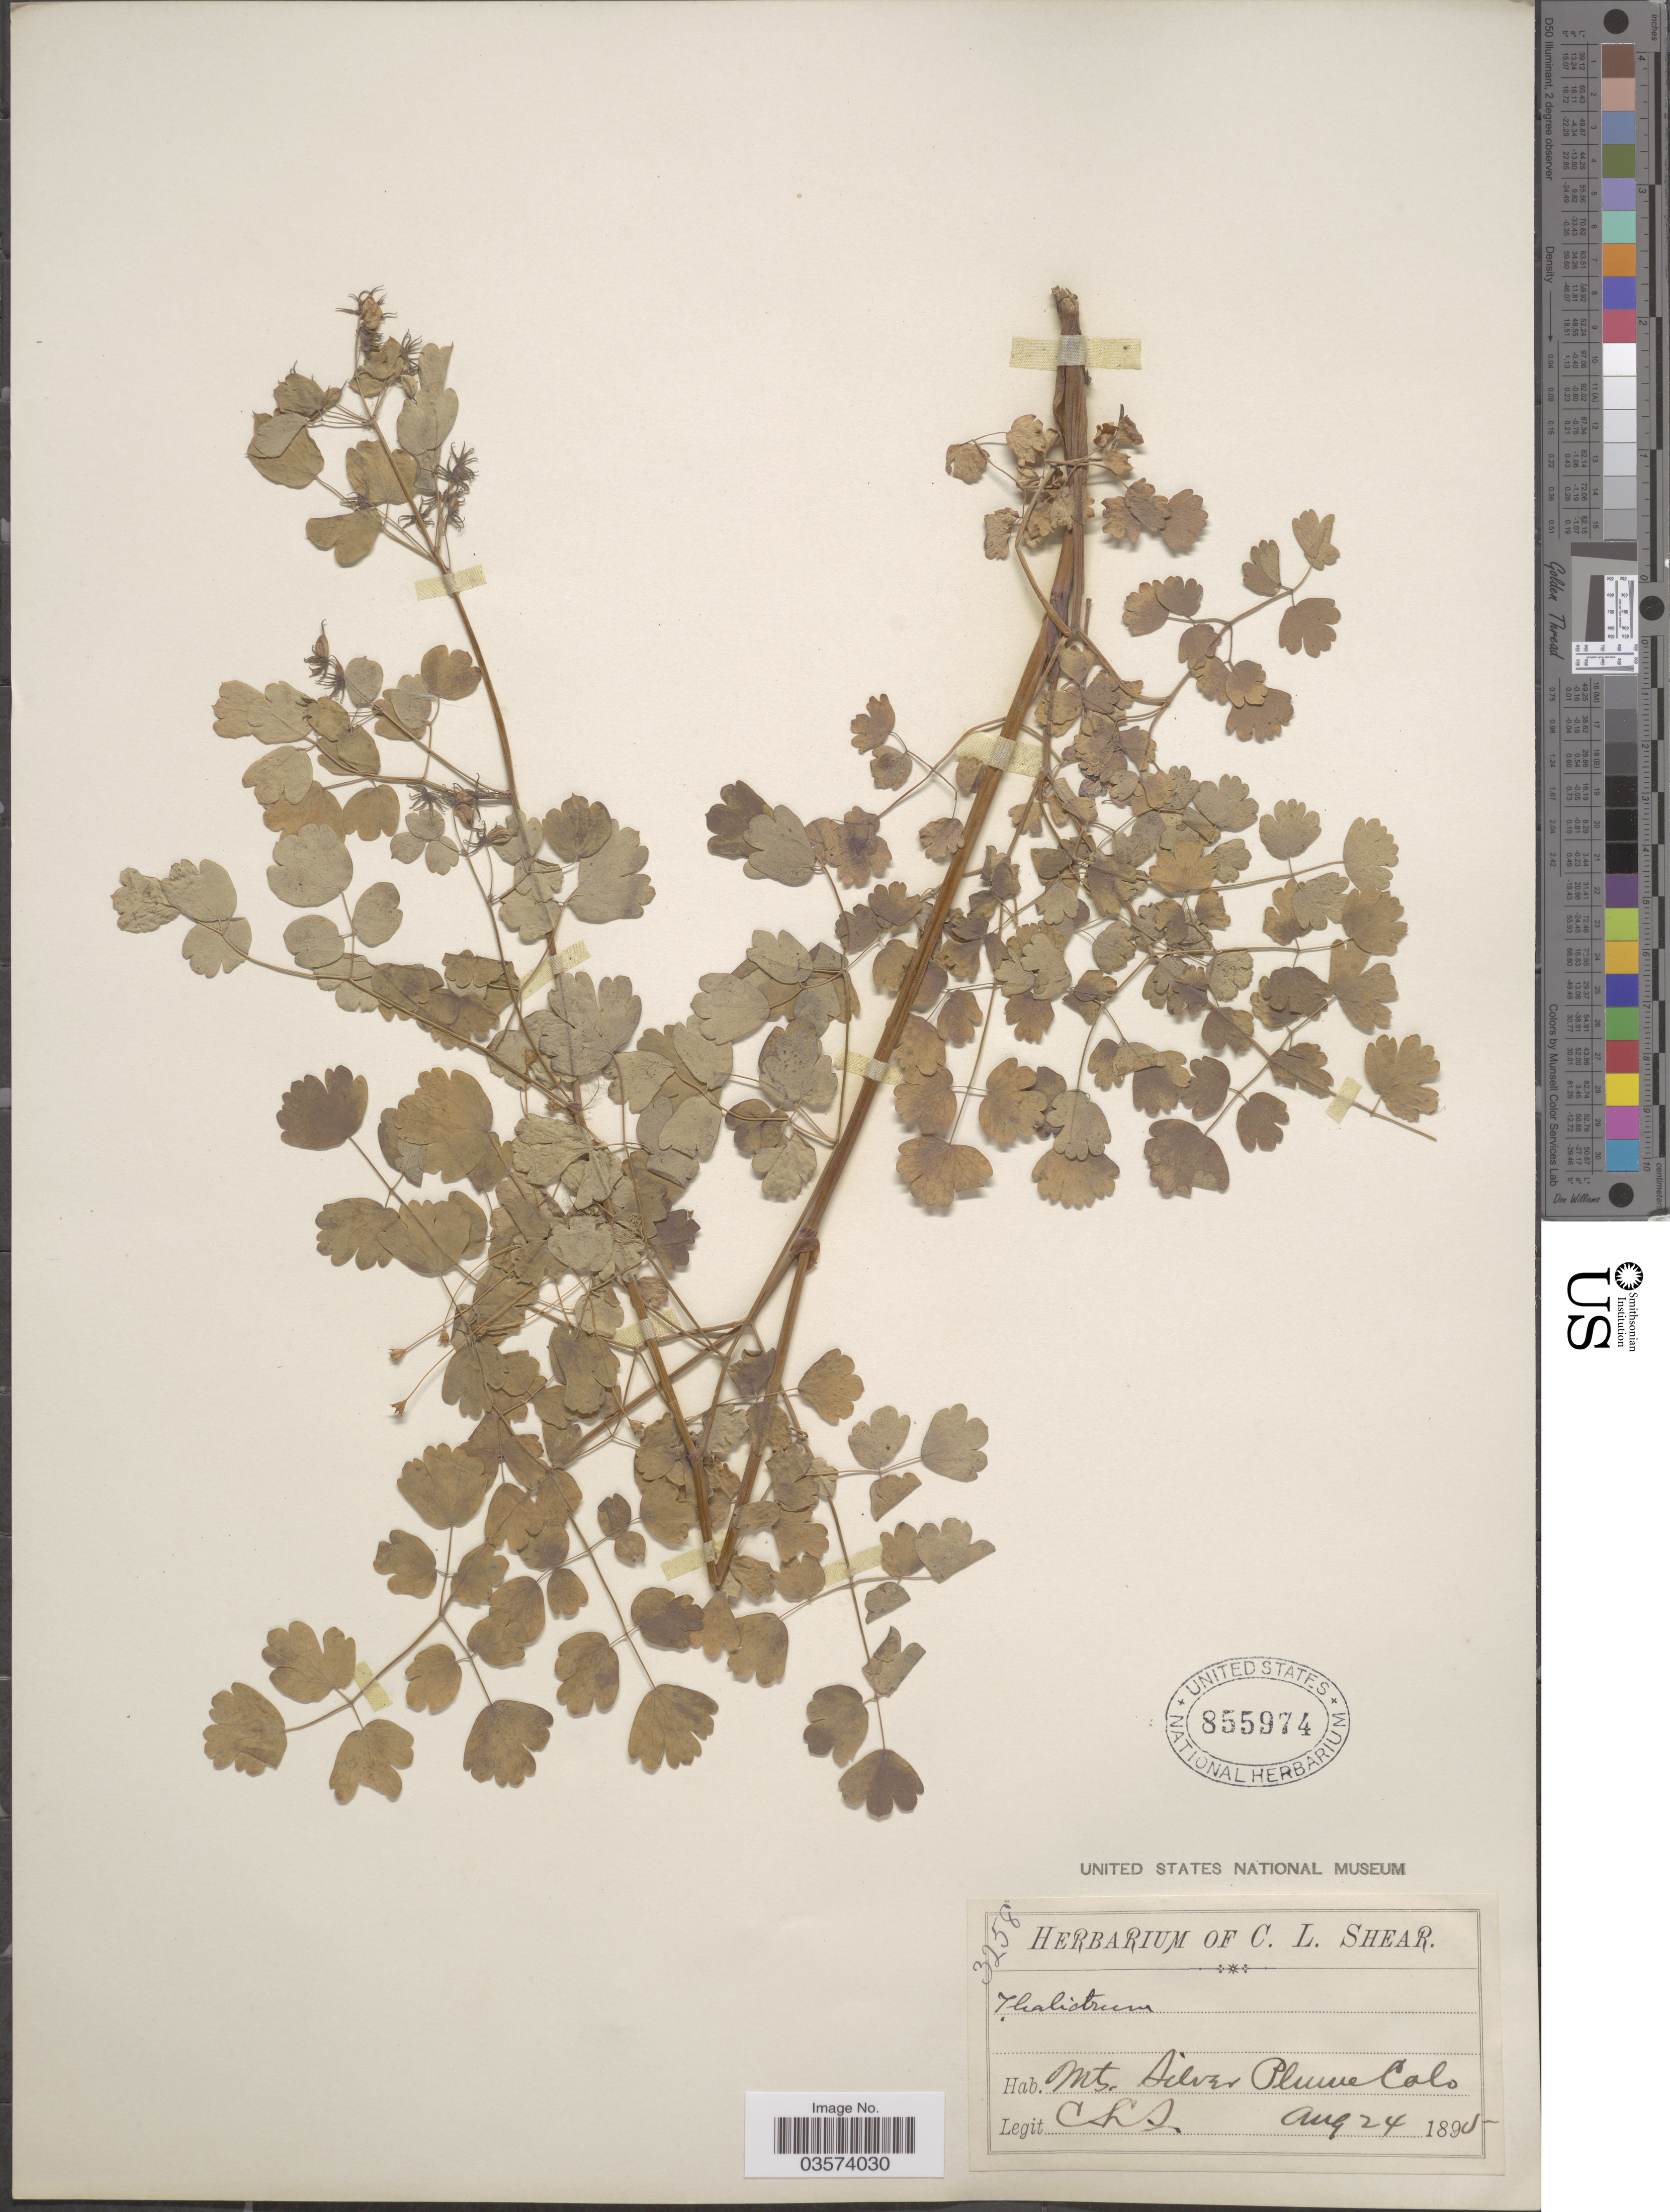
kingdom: Plantae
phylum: Tracheophyta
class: Magnoliopsida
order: Ranunculales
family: Ranunculaceae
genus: Thalictrum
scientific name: Thalictrum fendleri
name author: Engelm. ex A. Gray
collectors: C. L. Shear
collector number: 3258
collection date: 1895-08-24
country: United States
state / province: Colorado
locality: Mts. Silver Plume.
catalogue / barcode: US 855974